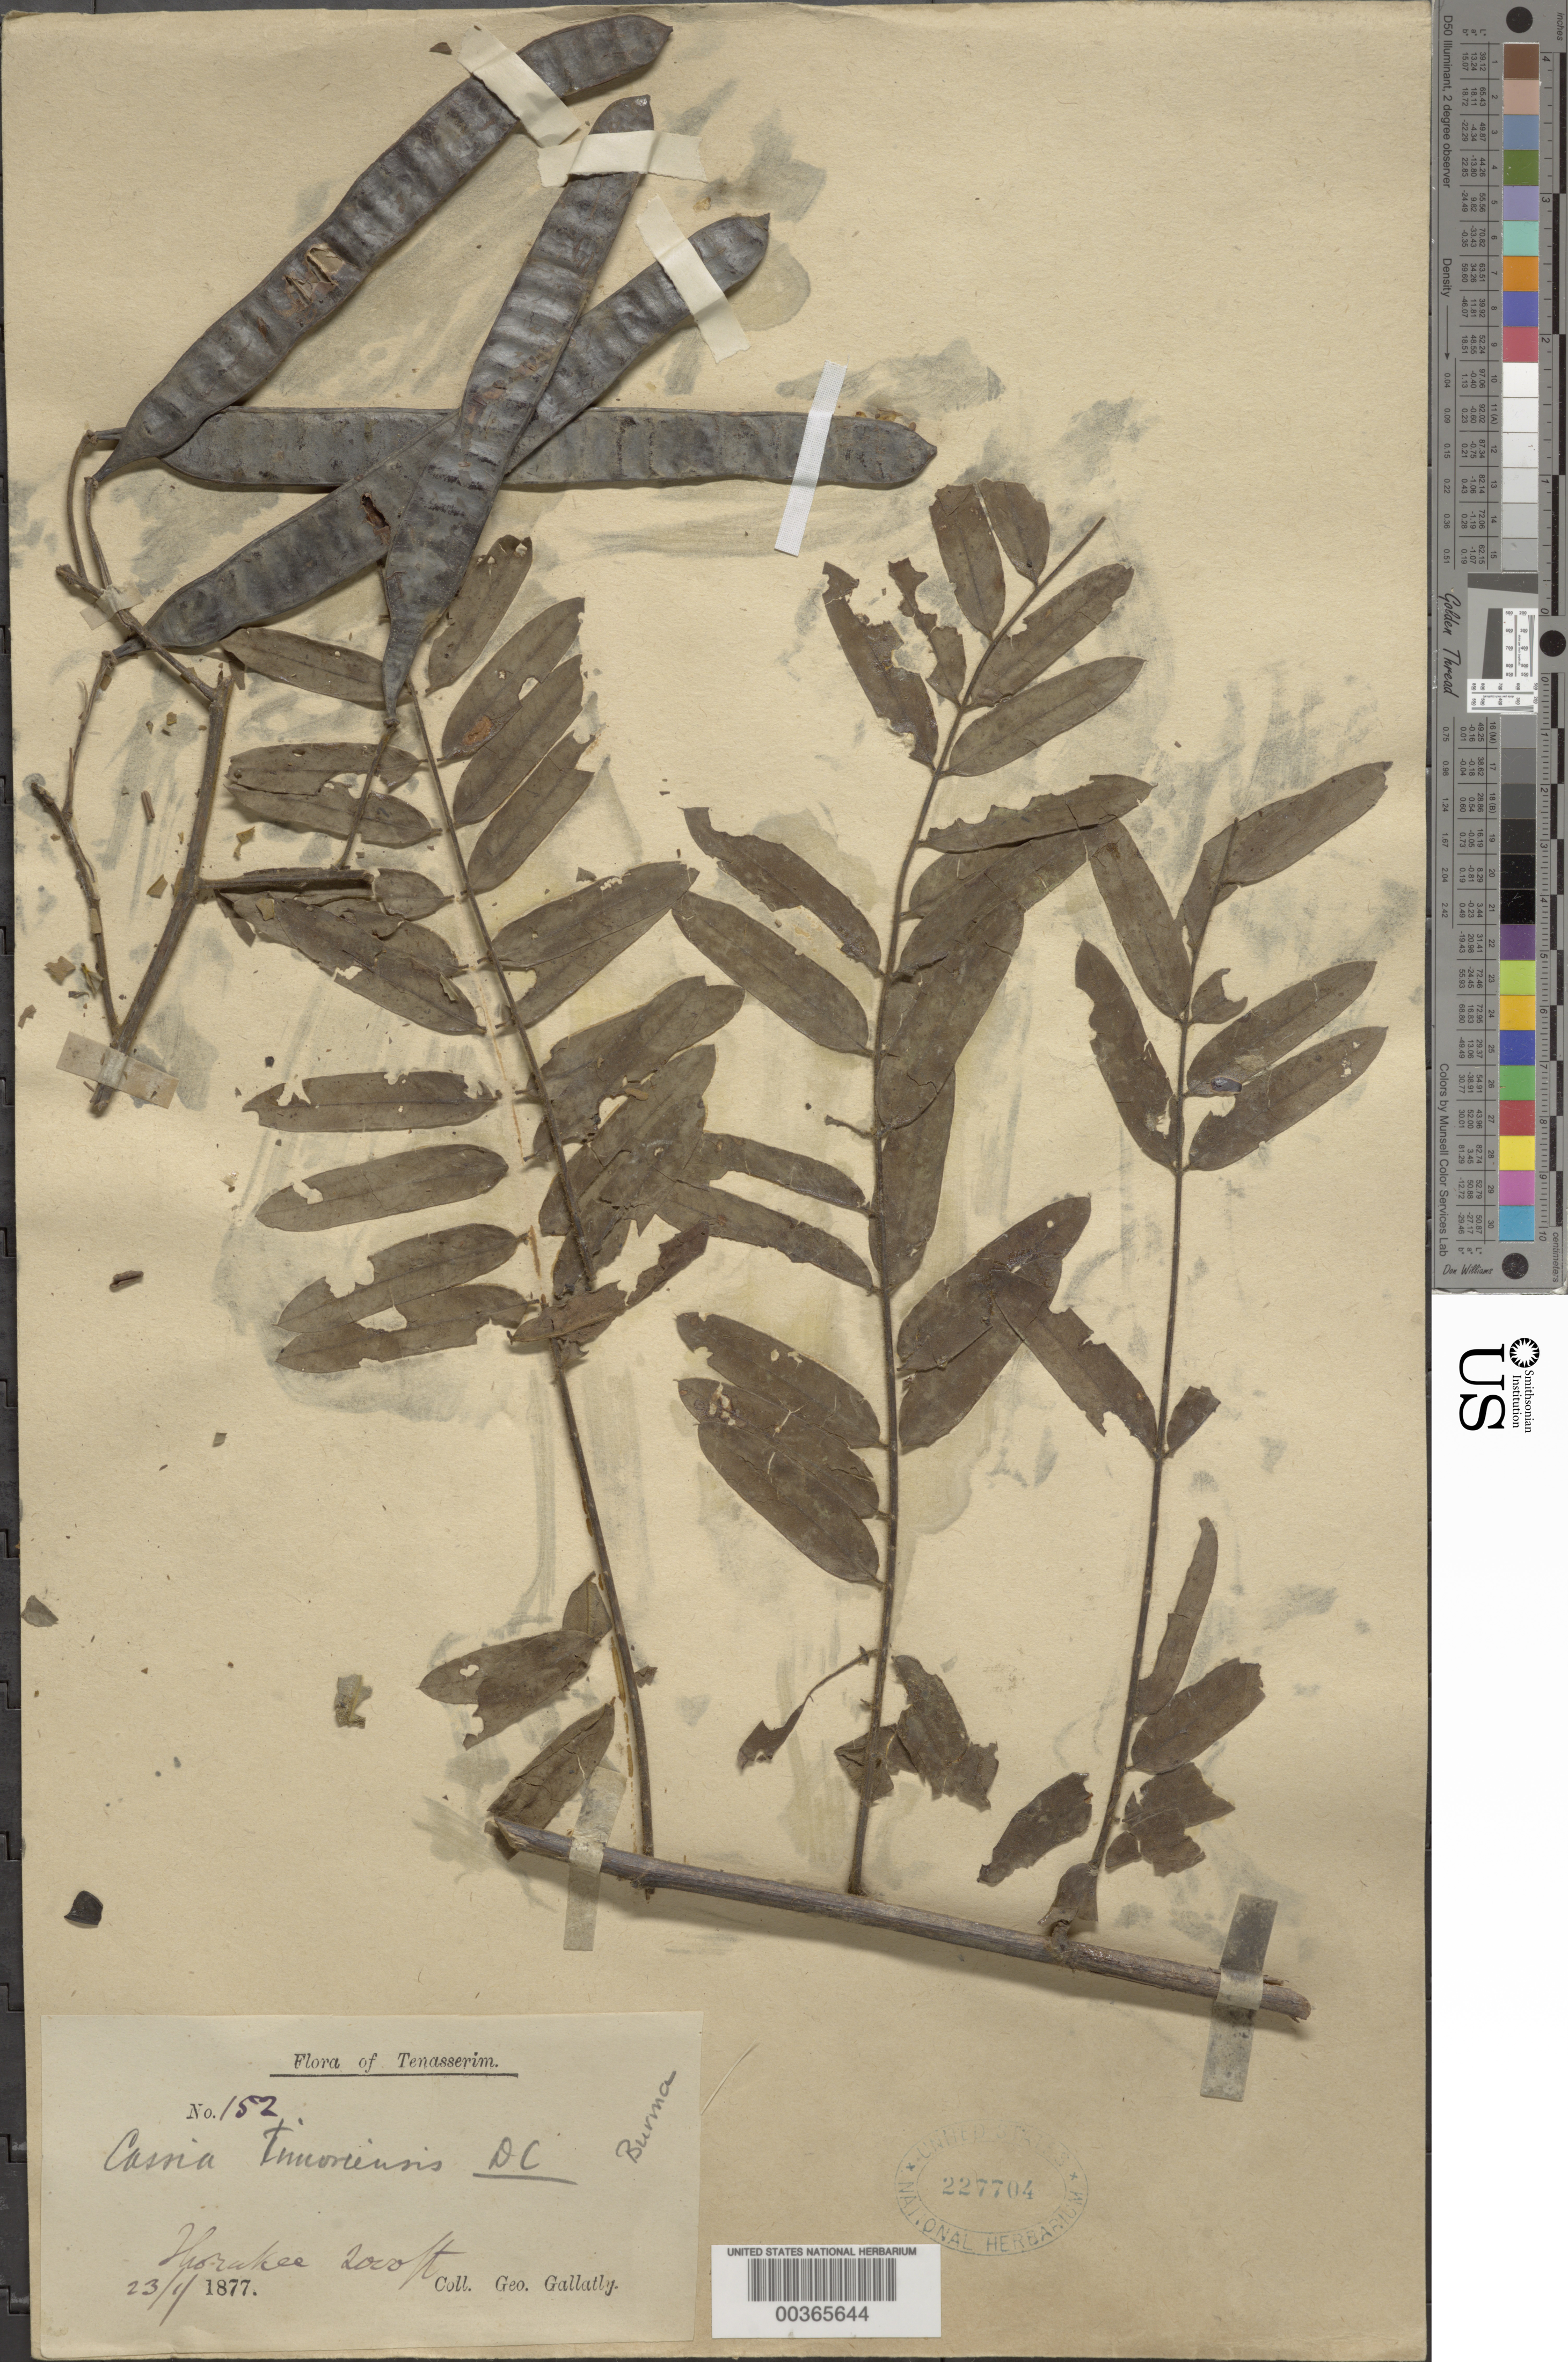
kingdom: Plantae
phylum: Tracheophyta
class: Magnoliopsida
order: Fabales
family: Fabaceae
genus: Senna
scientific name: Senna timorensis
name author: (DC.) H.S. Irwin & Barneby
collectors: G. Gallatly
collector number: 152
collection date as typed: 23 Jan 1877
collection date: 1877-01-23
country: Myanmar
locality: Thorakee; Tenasserim; lower Burma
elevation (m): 610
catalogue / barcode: US 227704